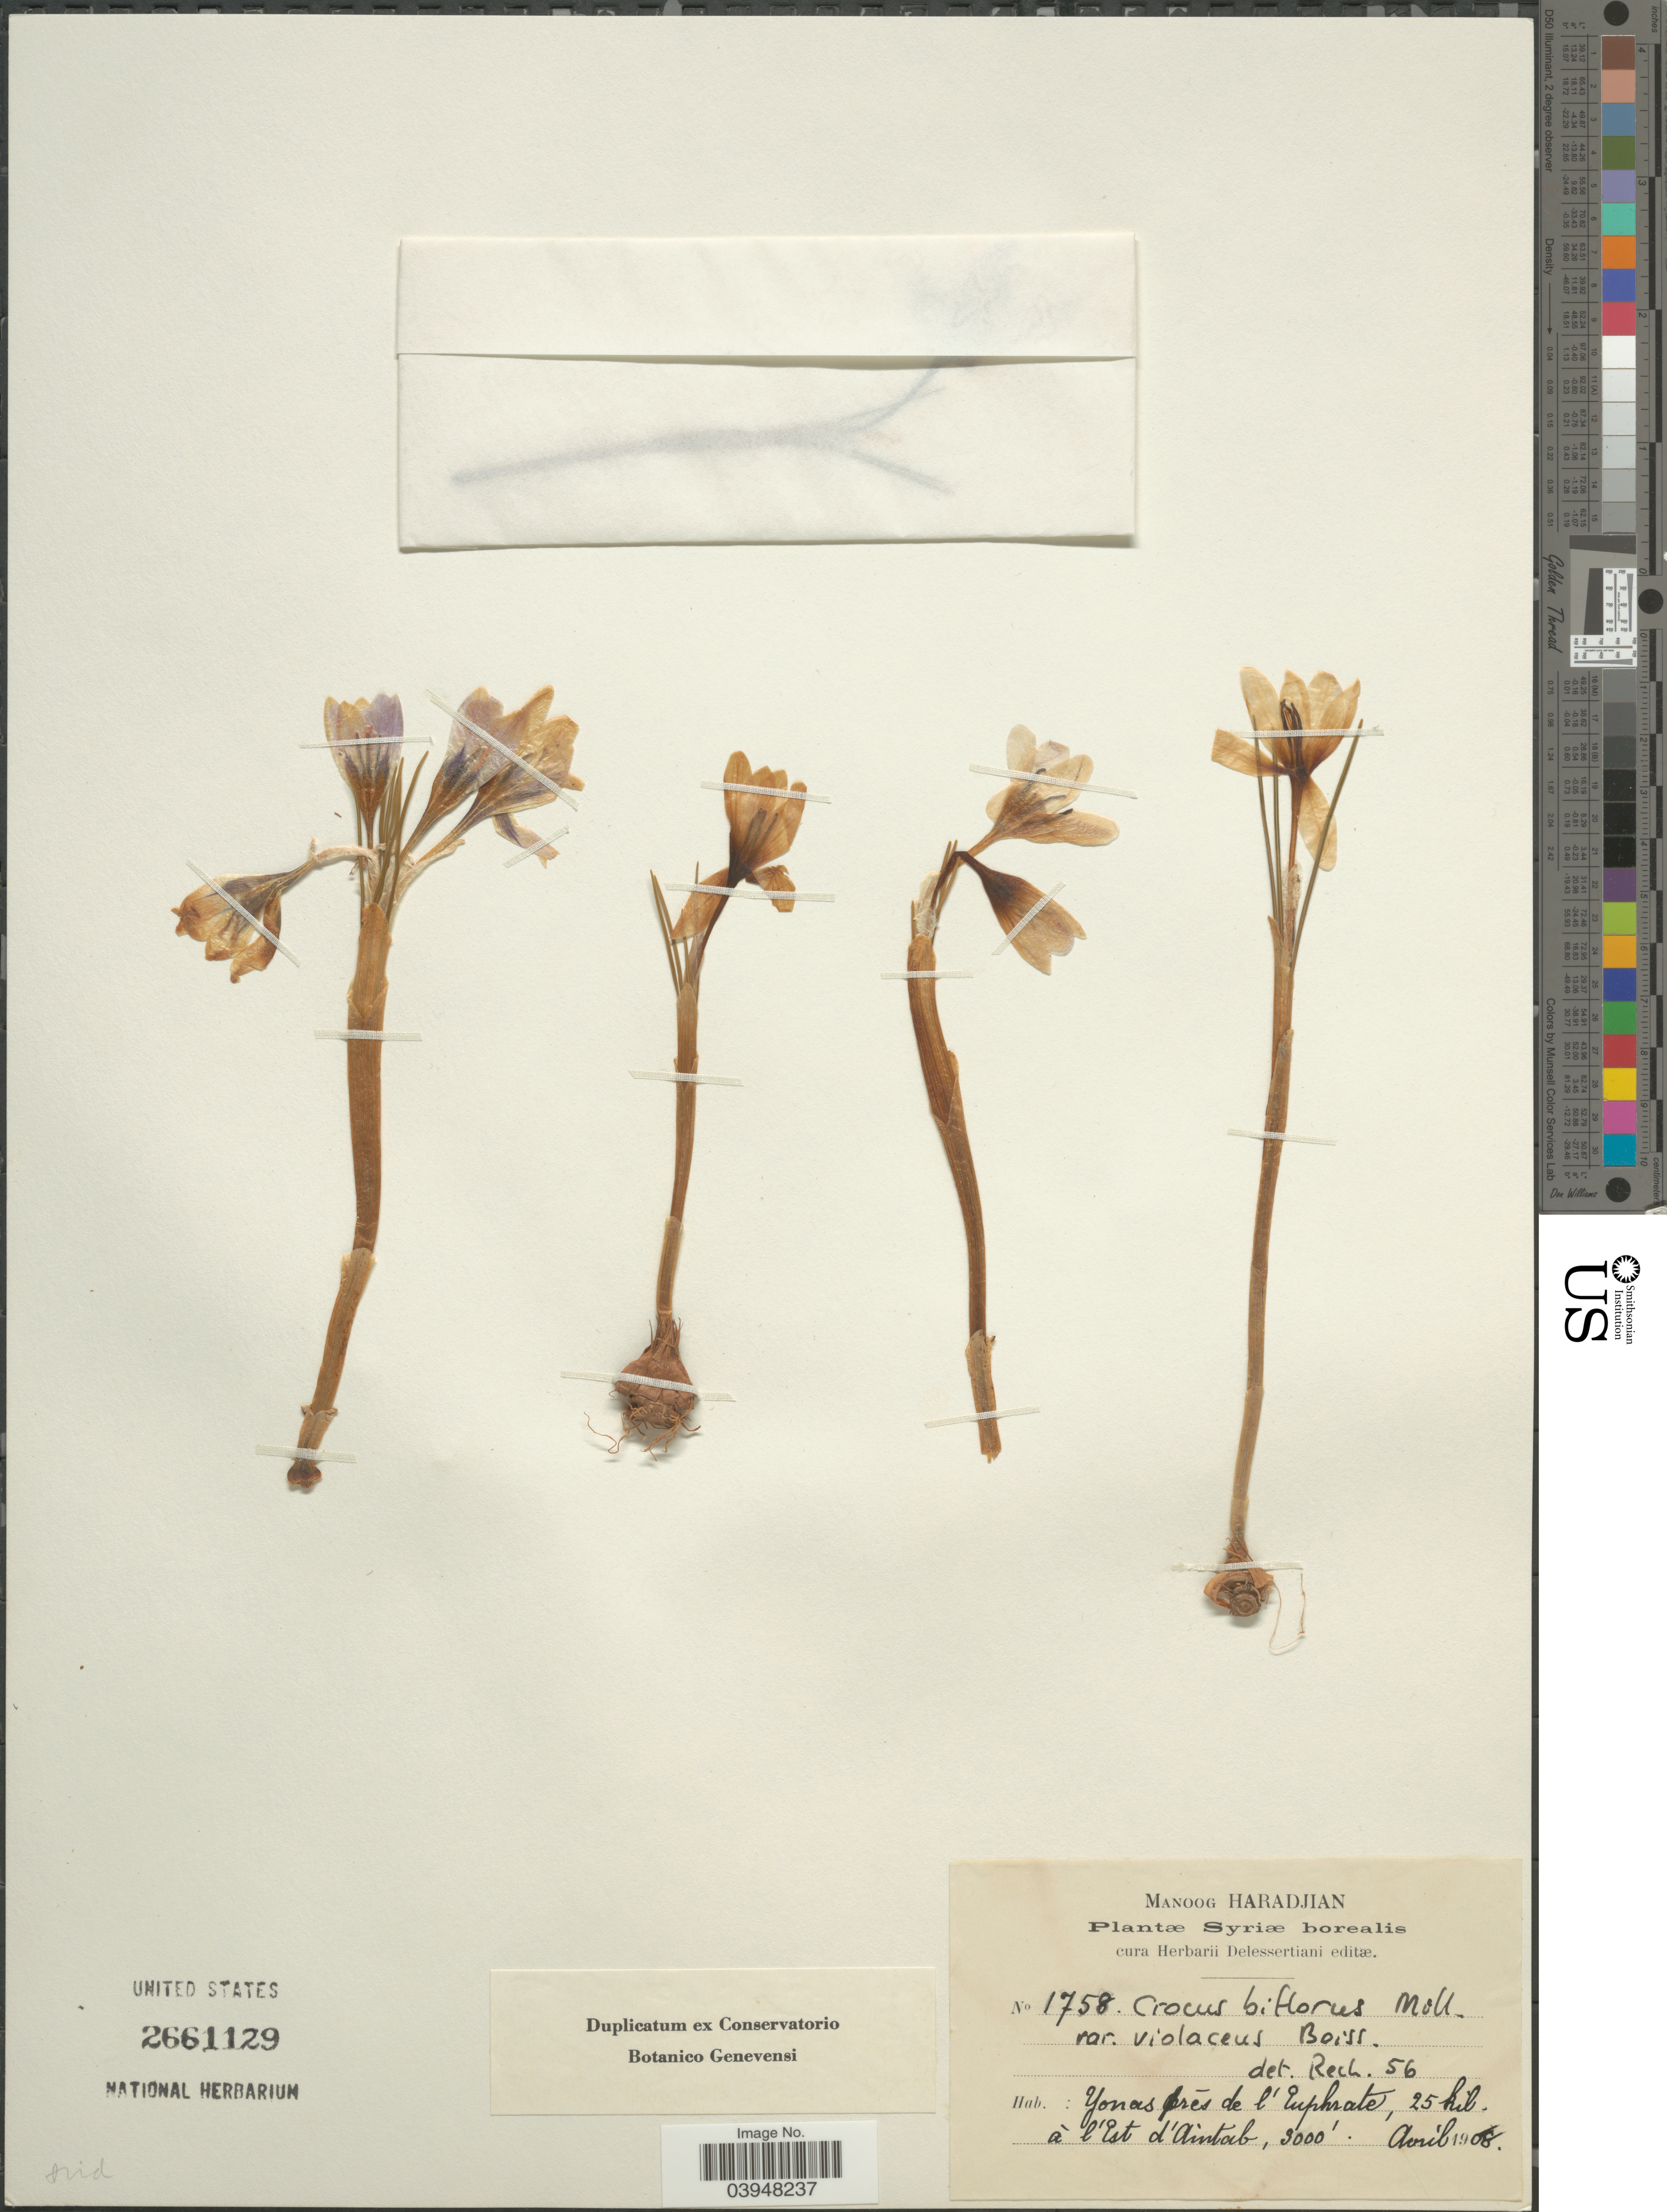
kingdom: Plantae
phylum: Tracheophyta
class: Liliopsida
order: Asparagales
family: Iridaceae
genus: Crocus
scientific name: Crocus biflorus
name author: Mill.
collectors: M. Haradjian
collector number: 1758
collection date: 1908-04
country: Syria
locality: Syriæ borealis. Yonas prés de l' Euphrate, 25 kil. á l' Est d' Aintab.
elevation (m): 914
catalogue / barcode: US 2661129